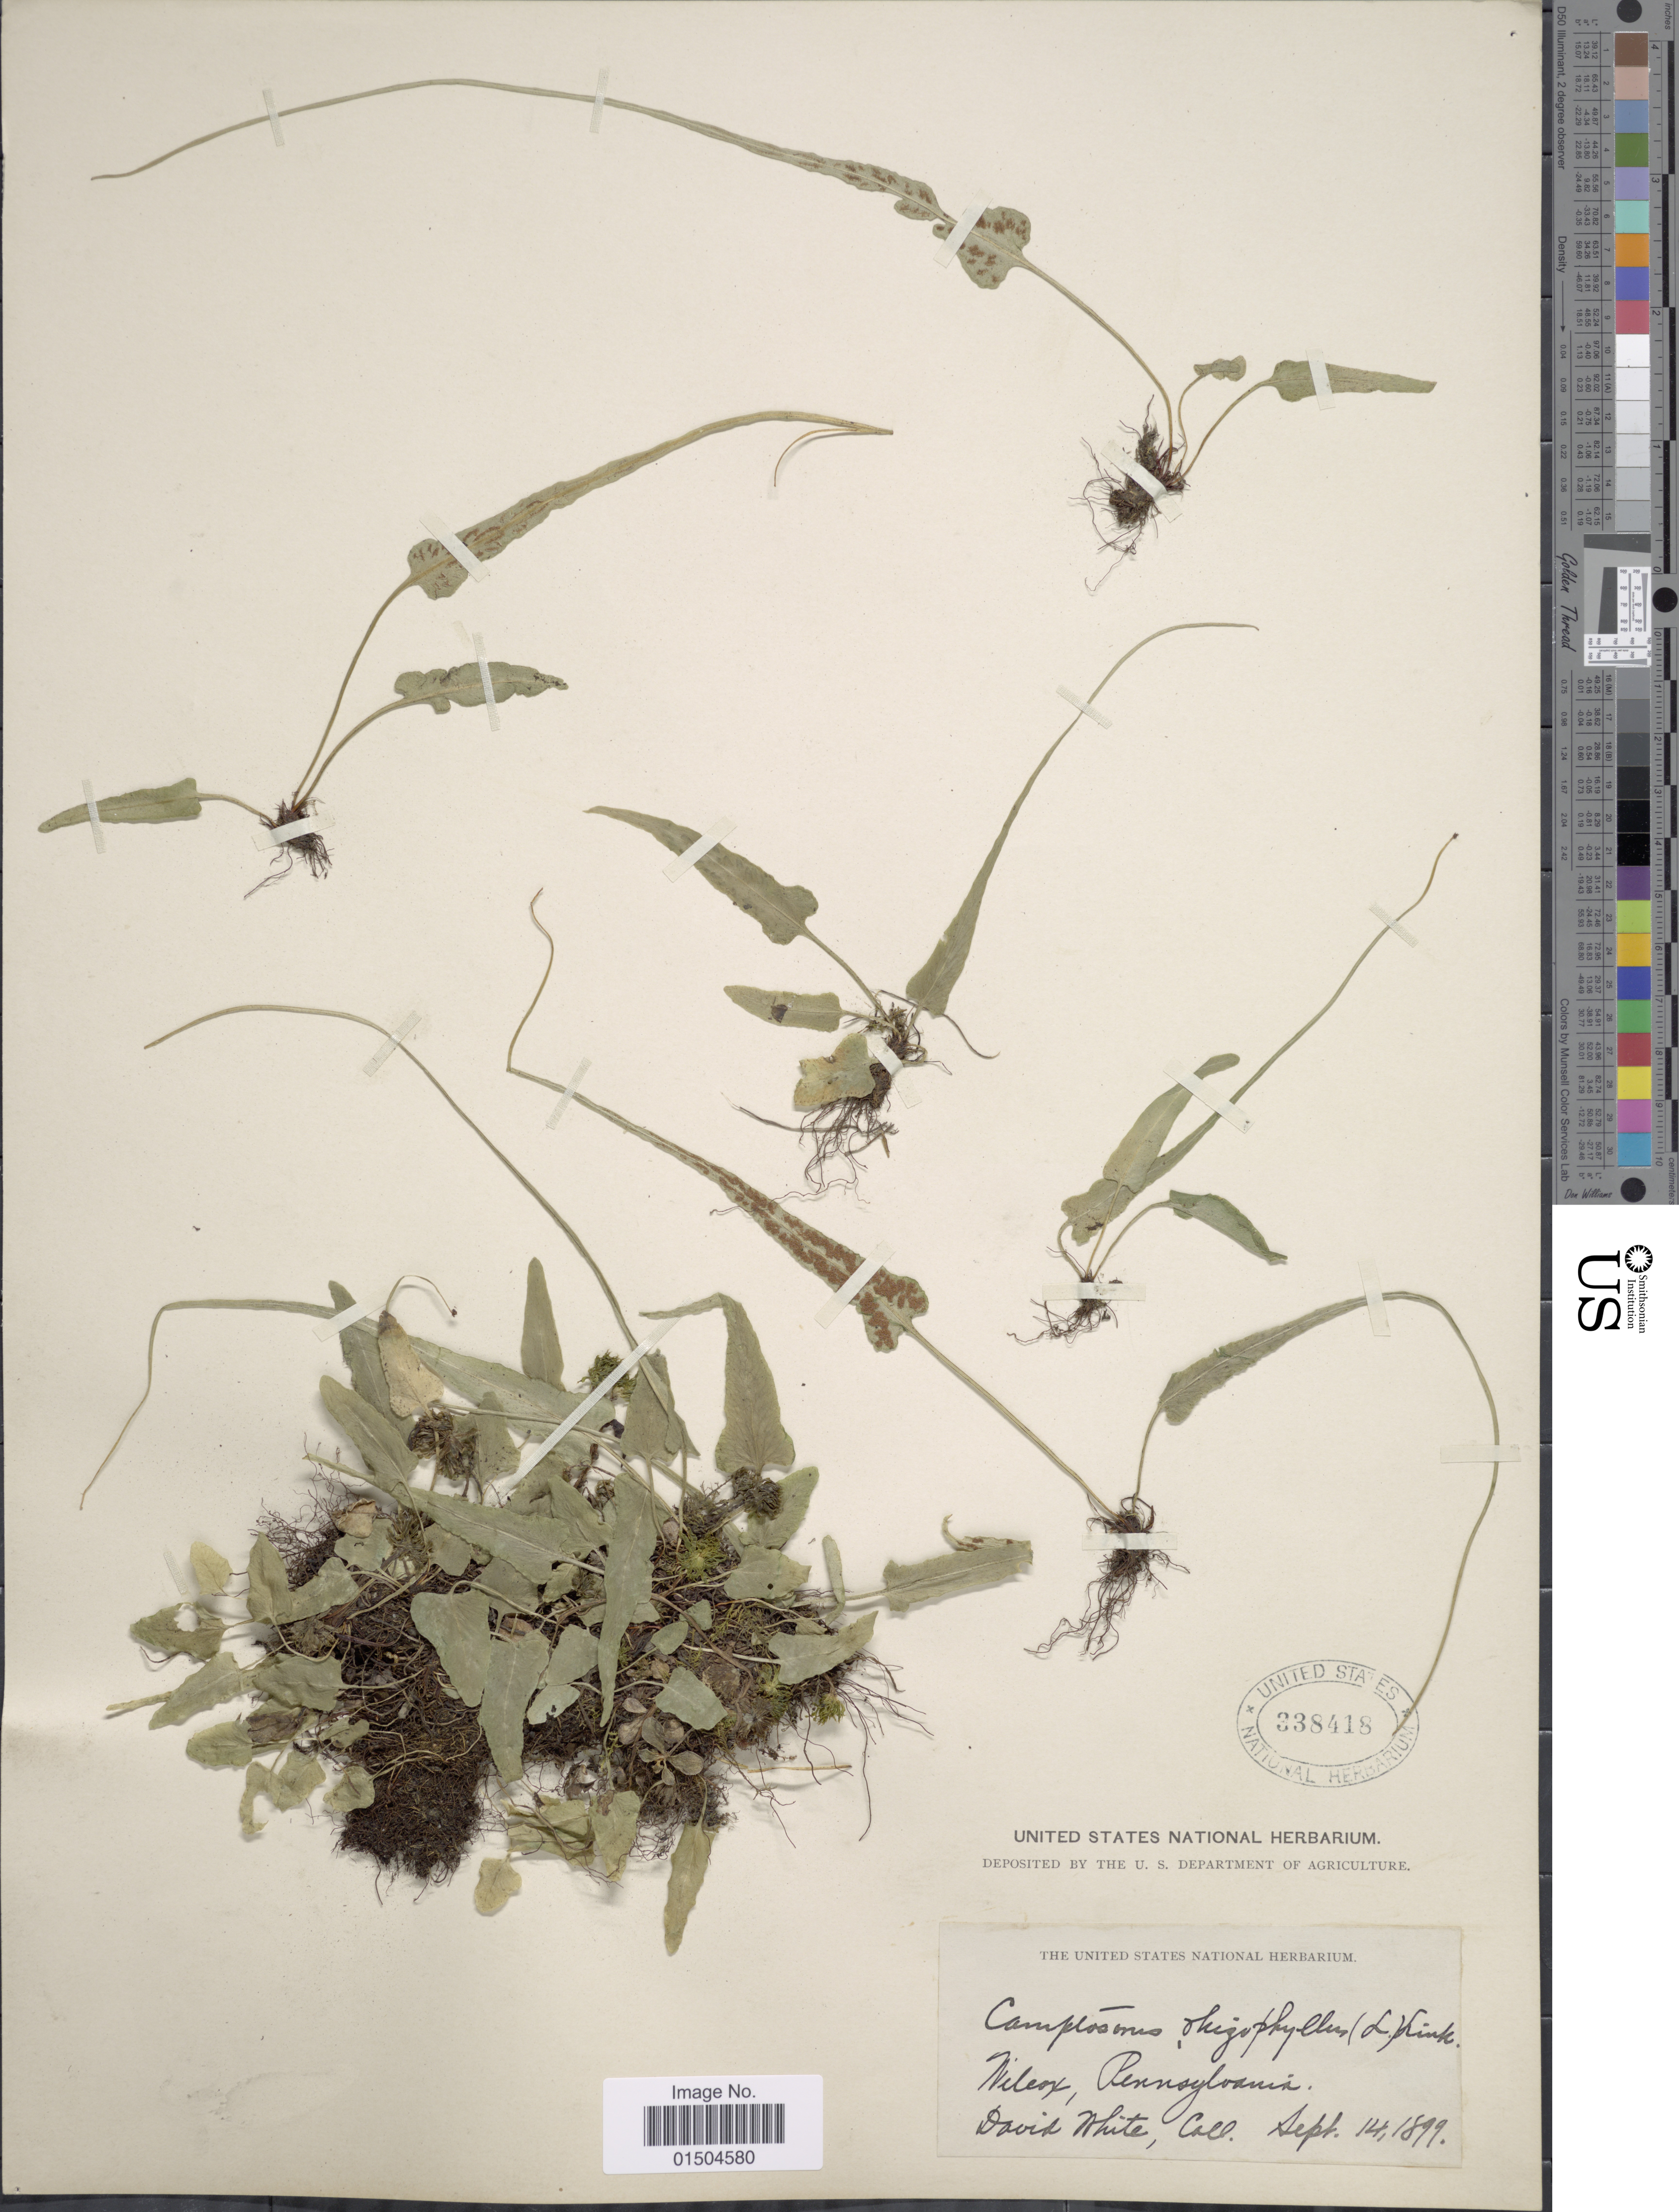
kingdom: Plantae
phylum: Tracheophyta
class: Polypodiopsida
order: Polypodiales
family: Aspleniaceae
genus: Asplenium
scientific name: Asplenium rhizophyllum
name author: L.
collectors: D. White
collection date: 1899-09-14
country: United States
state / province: Pennsylvania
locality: Wilcox.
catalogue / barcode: US 338418